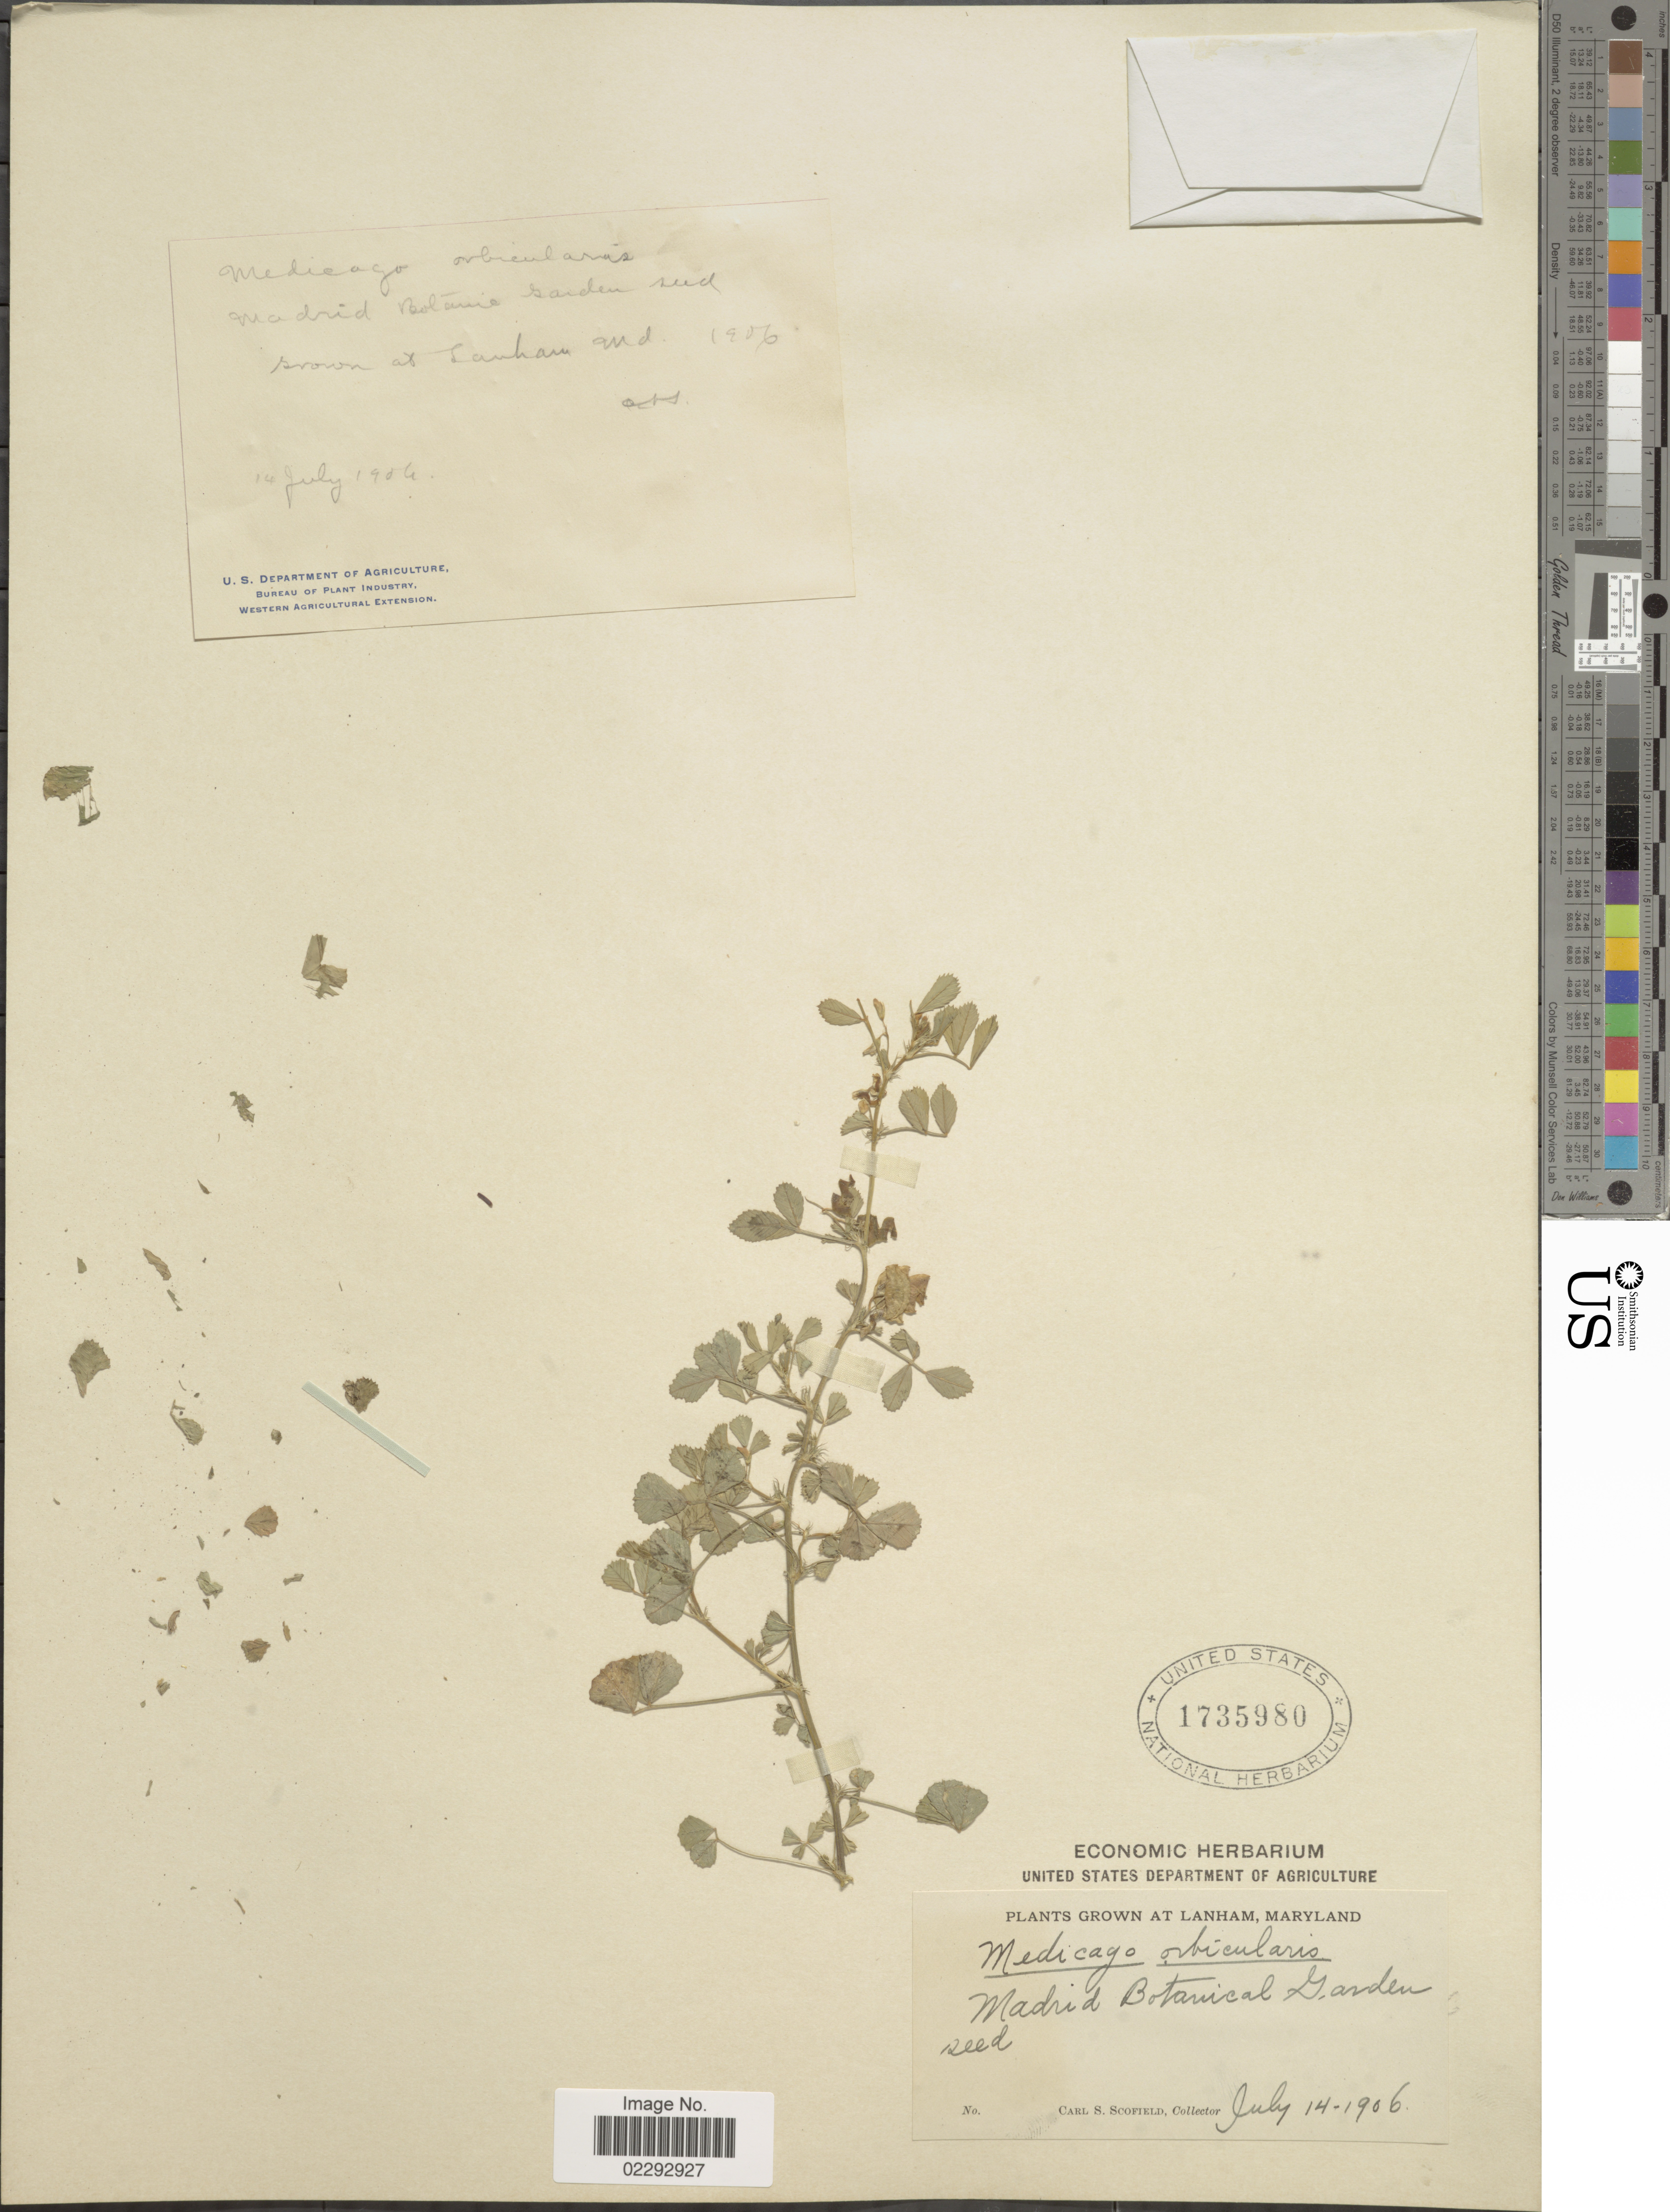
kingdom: Plantae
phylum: Tracheophyta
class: Magnoliopsida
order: Fabales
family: Fabaceae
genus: Medicago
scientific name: Medicago orbicularis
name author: (L.) Bartal.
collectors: C. Scofield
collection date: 1906-07-14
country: United States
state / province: Maryland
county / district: Prince George's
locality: At Lanham, Mayrland.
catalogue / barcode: US 1735980